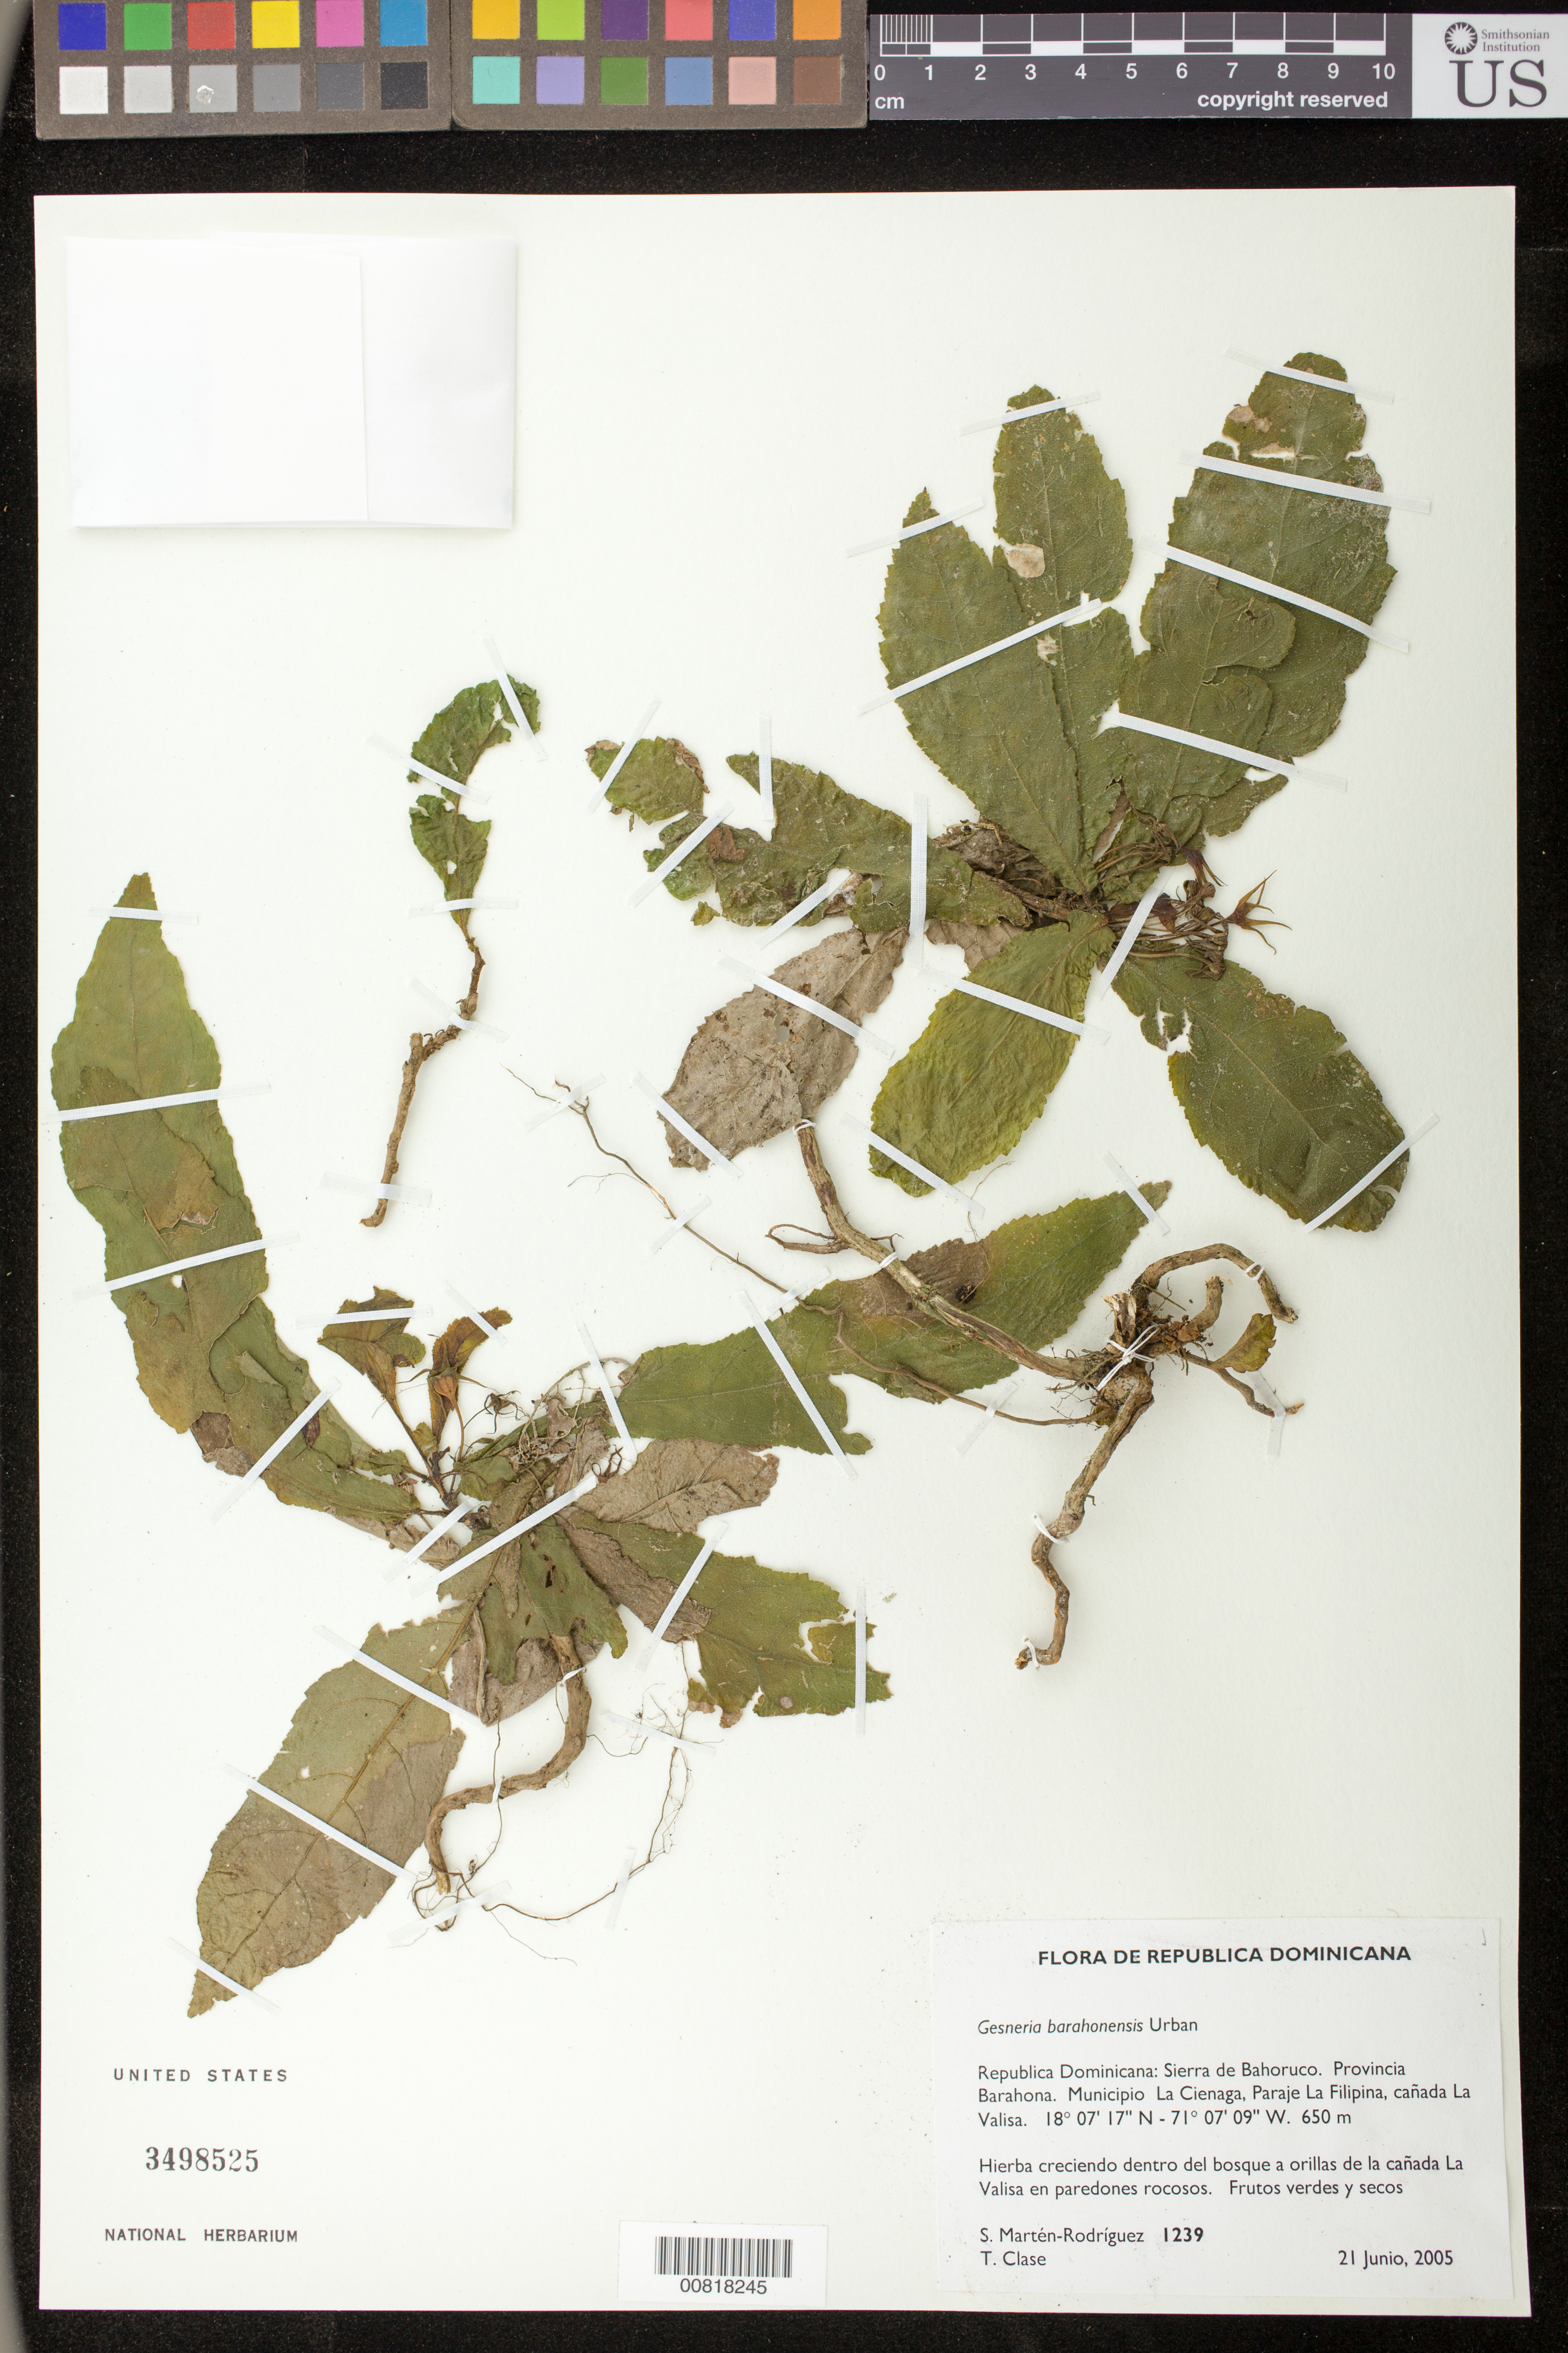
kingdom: Plantae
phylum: Tracheophyta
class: Magnoliopsida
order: Lamiales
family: Gesneriaceae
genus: Gesneria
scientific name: Gesneria barahonensis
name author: Urb.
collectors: S. Martén-Rodríguez & T. Clase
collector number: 1239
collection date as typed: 21 Jun 2005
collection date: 2005-06-21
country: Dominican Republic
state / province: Barahona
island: Hispaniola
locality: Republica Dominicana: Sierra de Bahoruco. Provincia Barahona. Municipio La Cienaga, Paraja La Filipina, cañada La Valisa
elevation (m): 650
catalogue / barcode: US 3498525